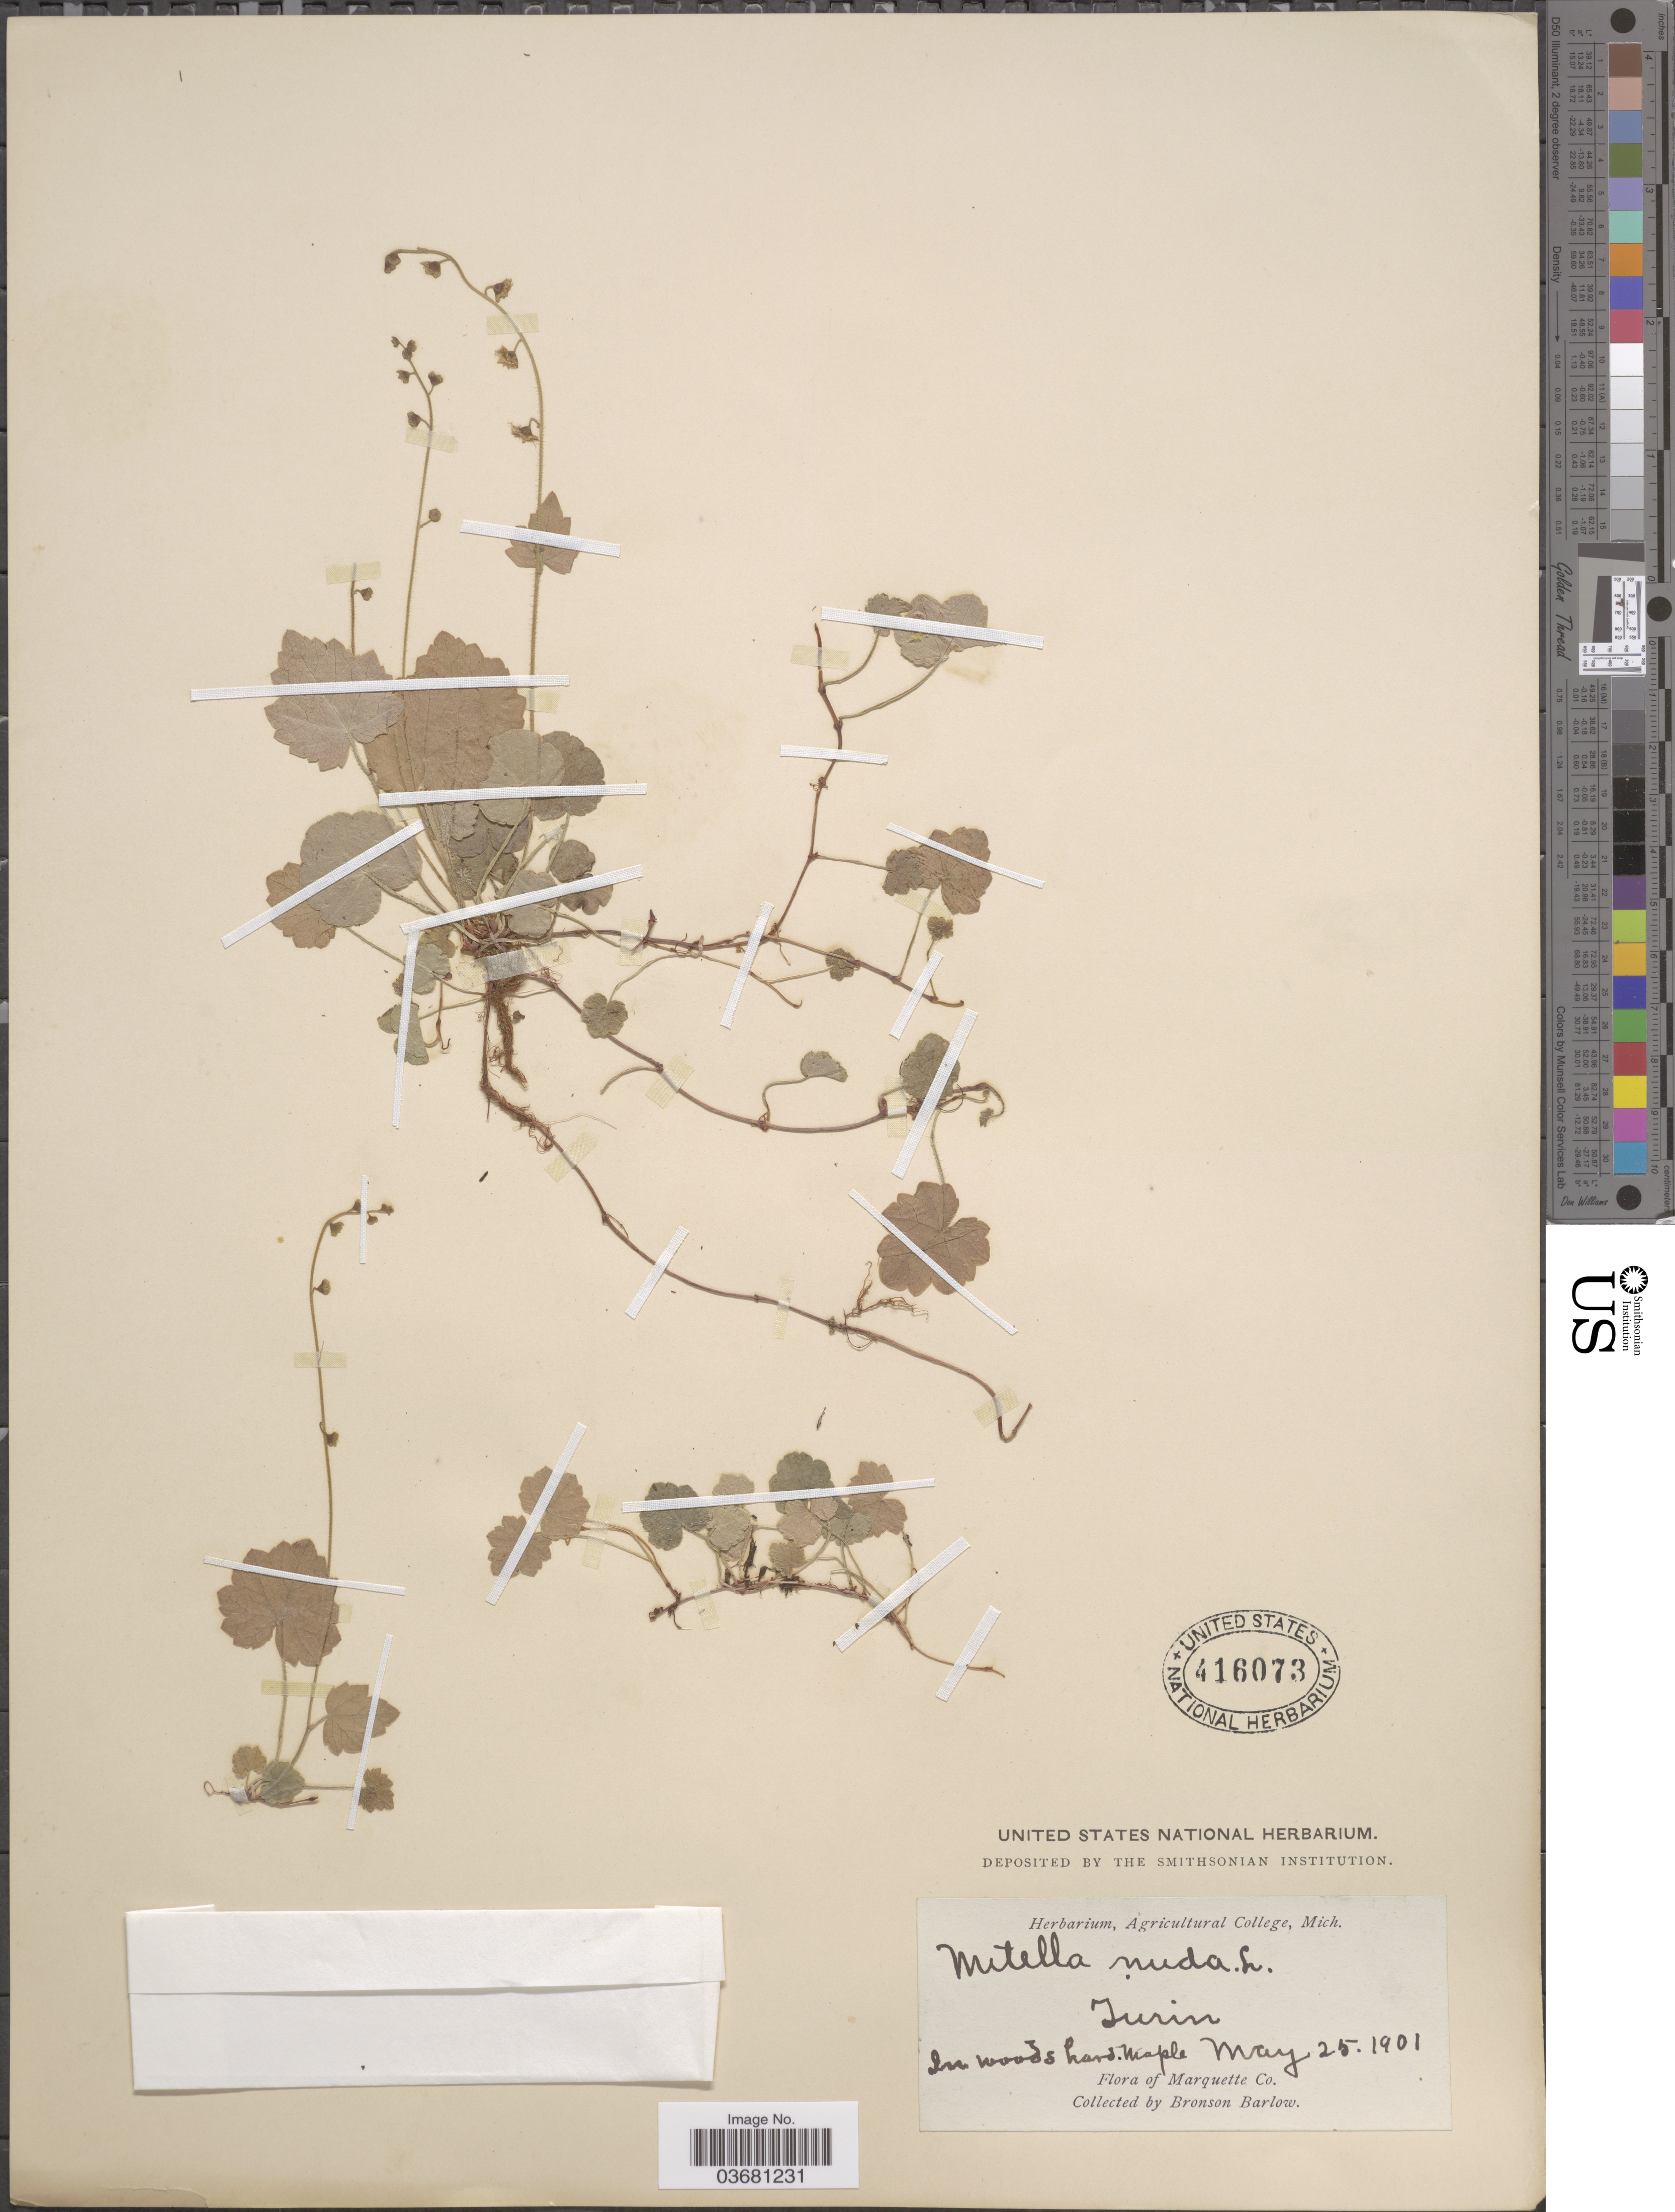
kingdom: Plantae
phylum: Tracheophyta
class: Magnoliopsida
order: Saxifragales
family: Saxifragaceae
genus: Mitella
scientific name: Mitella nuda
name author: L.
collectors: Barlow, B.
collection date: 1901-05-25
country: United States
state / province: Michigan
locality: Turin. Marquette Co.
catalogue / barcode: US 416073